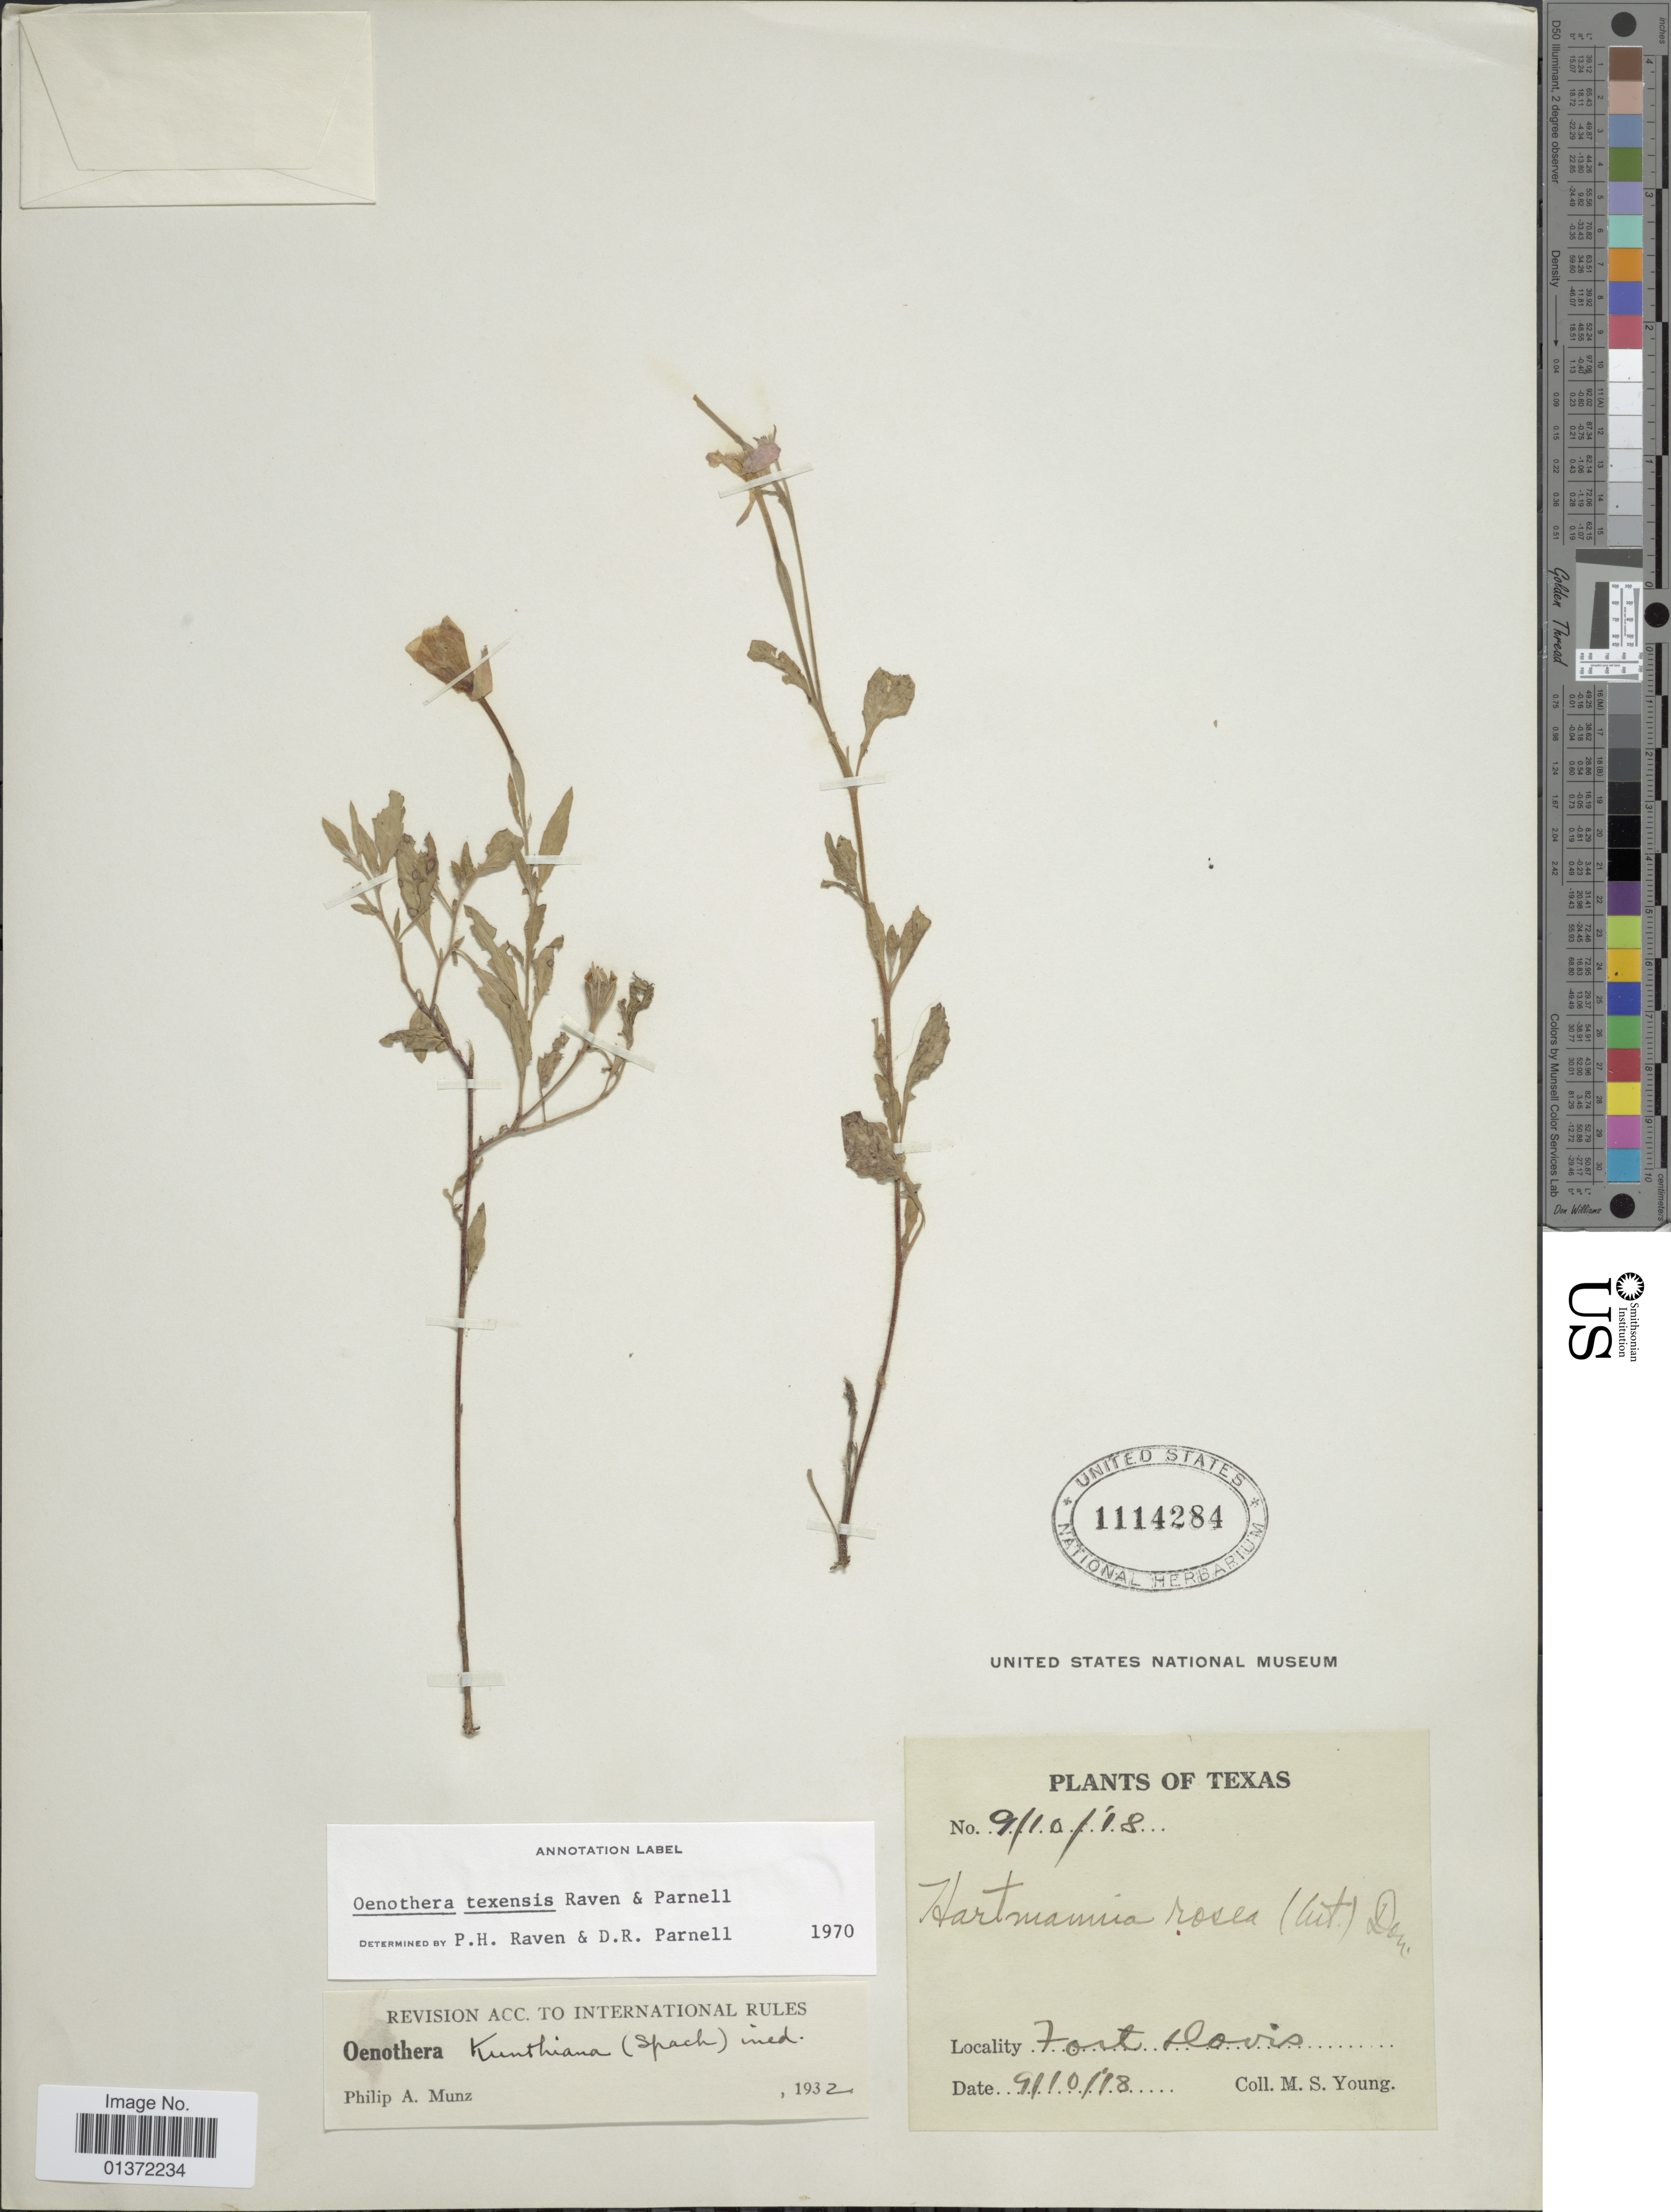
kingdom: Plantae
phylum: Tracheophyta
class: Magnoliopsida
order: Myrtales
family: Onagraceae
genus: Oenothera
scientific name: Oenothera texensis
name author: P.H. Raven & D.R. Parn.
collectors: M. Young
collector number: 9/10/18*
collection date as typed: Transcribed d/m/y: 9/10/18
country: United States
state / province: Texas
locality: Fort Davis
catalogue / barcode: US 1114284